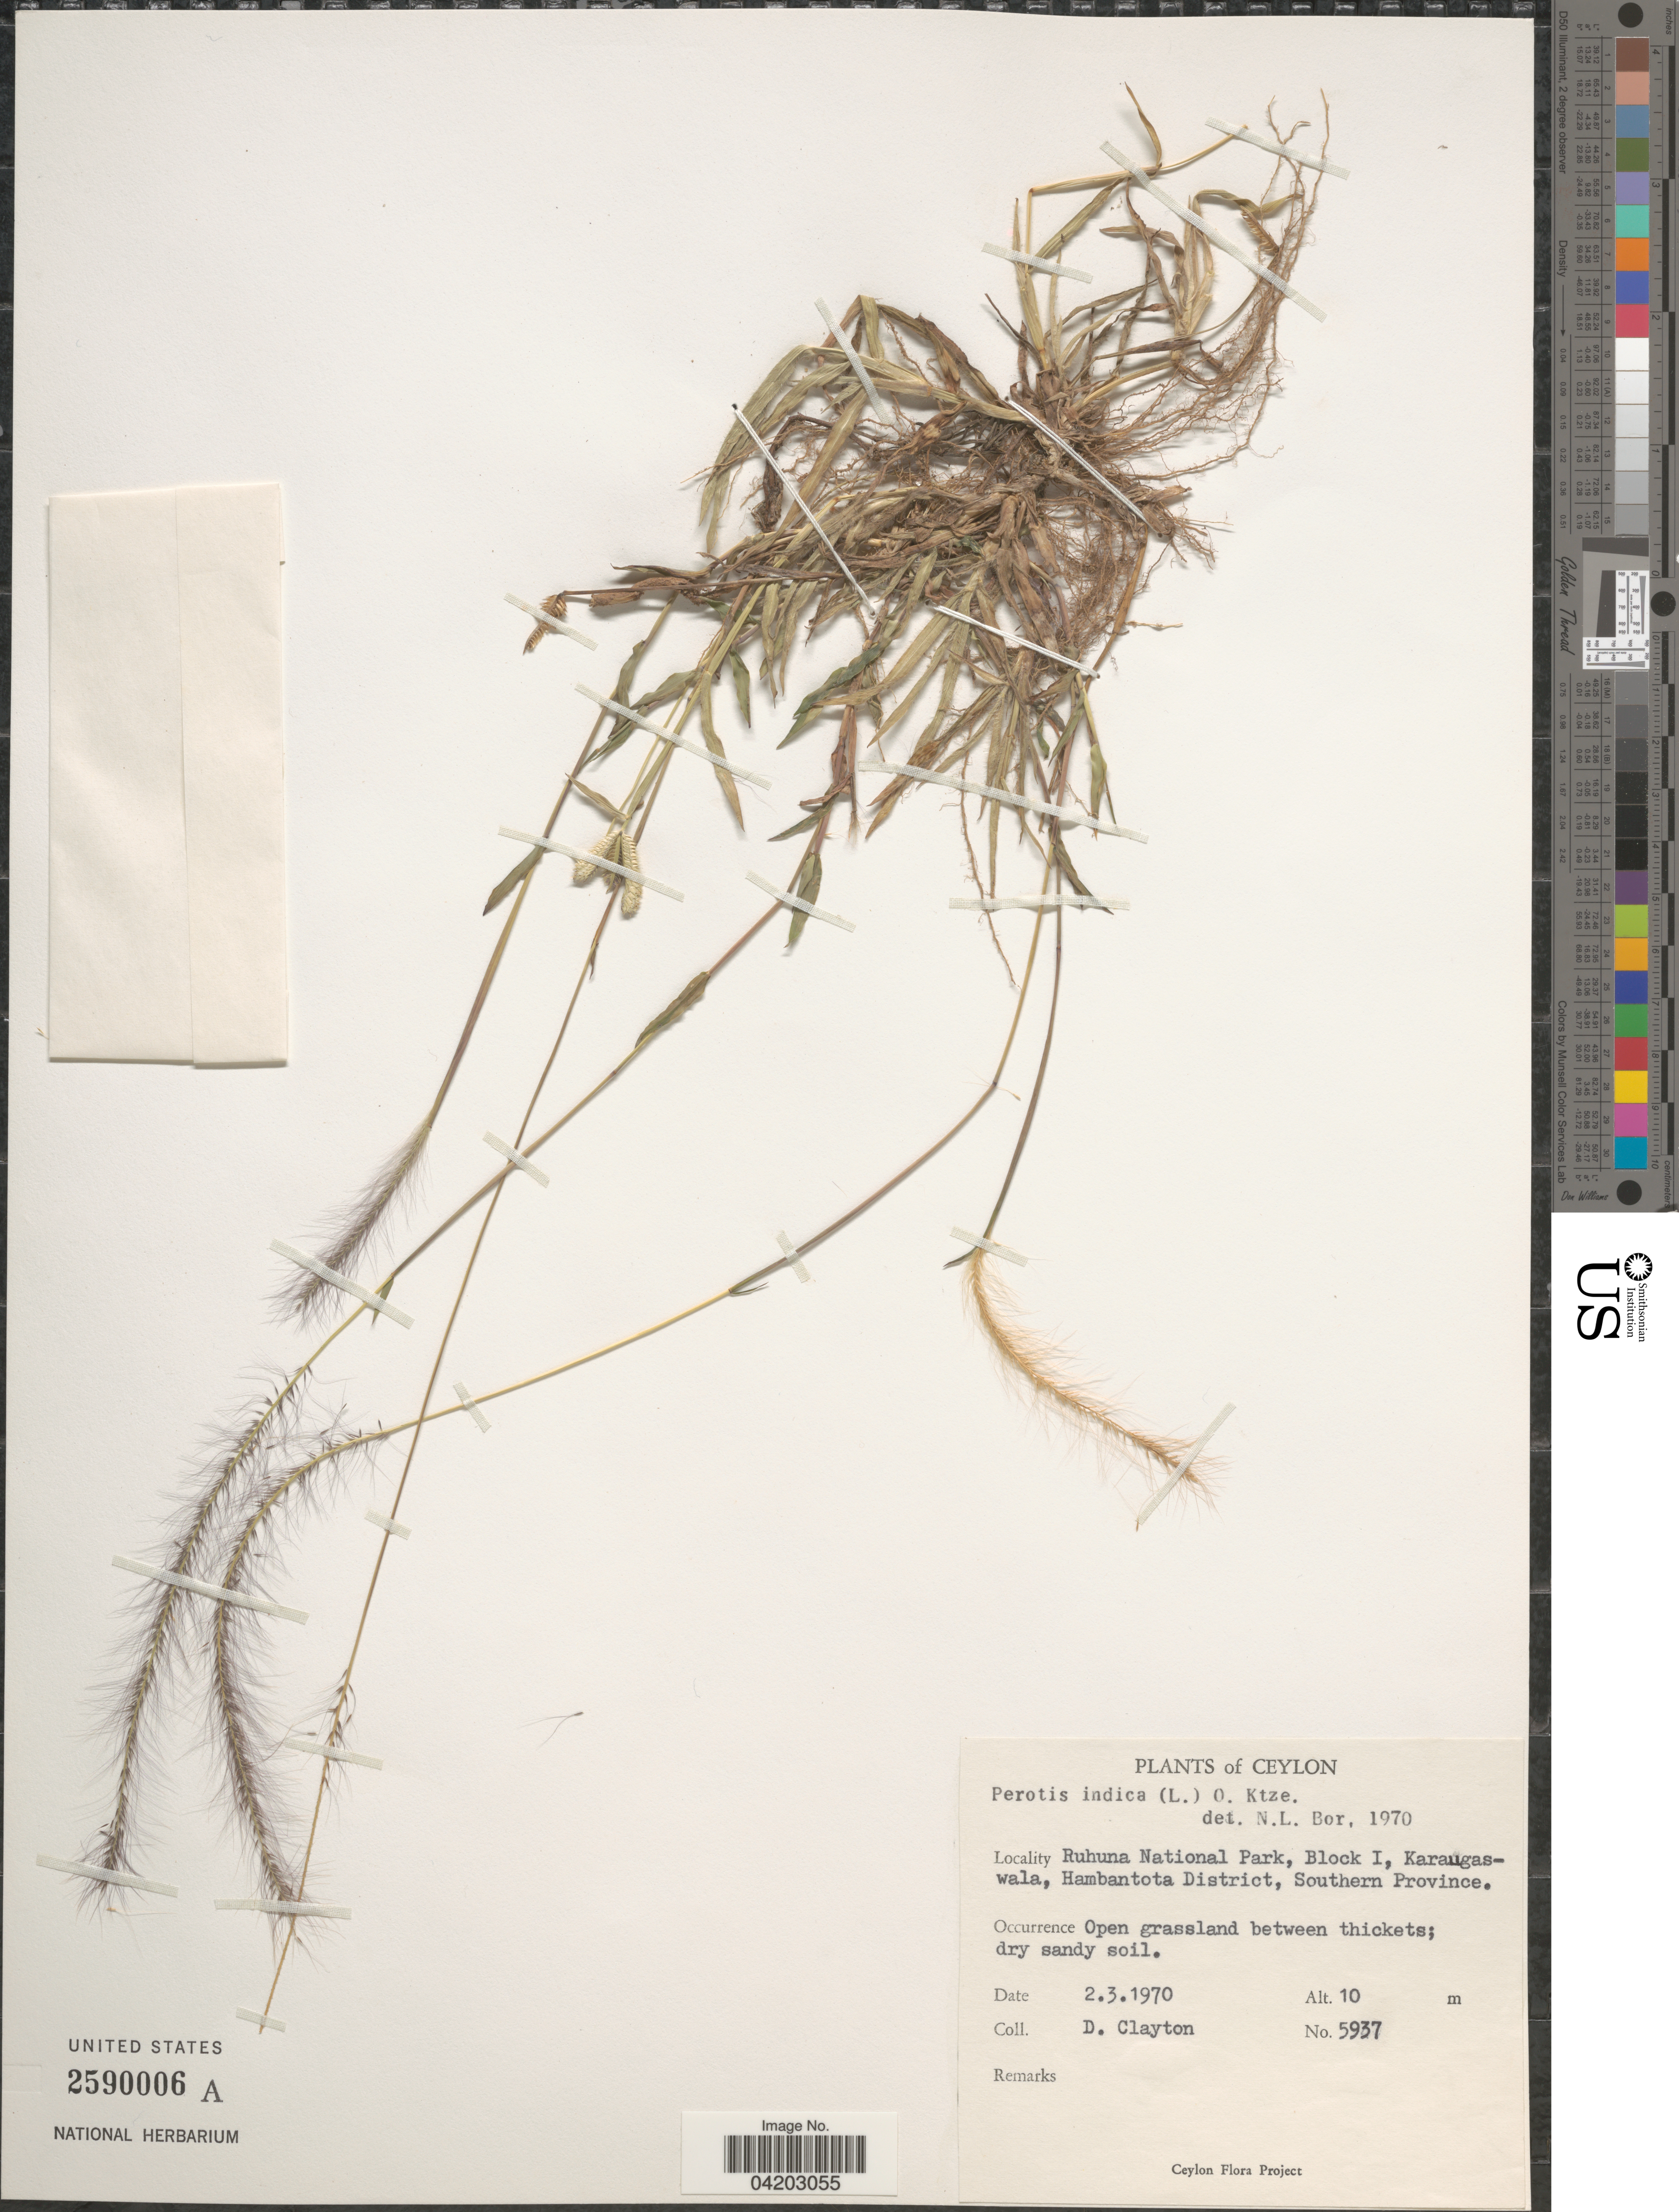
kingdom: Plantae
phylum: Tracheophyta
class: Liliopsida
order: Poales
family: Poaceae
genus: Perotis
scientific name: Perotis indica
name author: (L.) Kuntze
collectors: D. Clayton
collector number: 5937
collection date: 1970-03-02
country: Sri Lanka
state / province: Southern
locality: Ceylon. Ruhuna National Park, Block I, Karaugaswala, Hambantota District.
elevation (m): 10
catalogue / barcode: US 2590006A